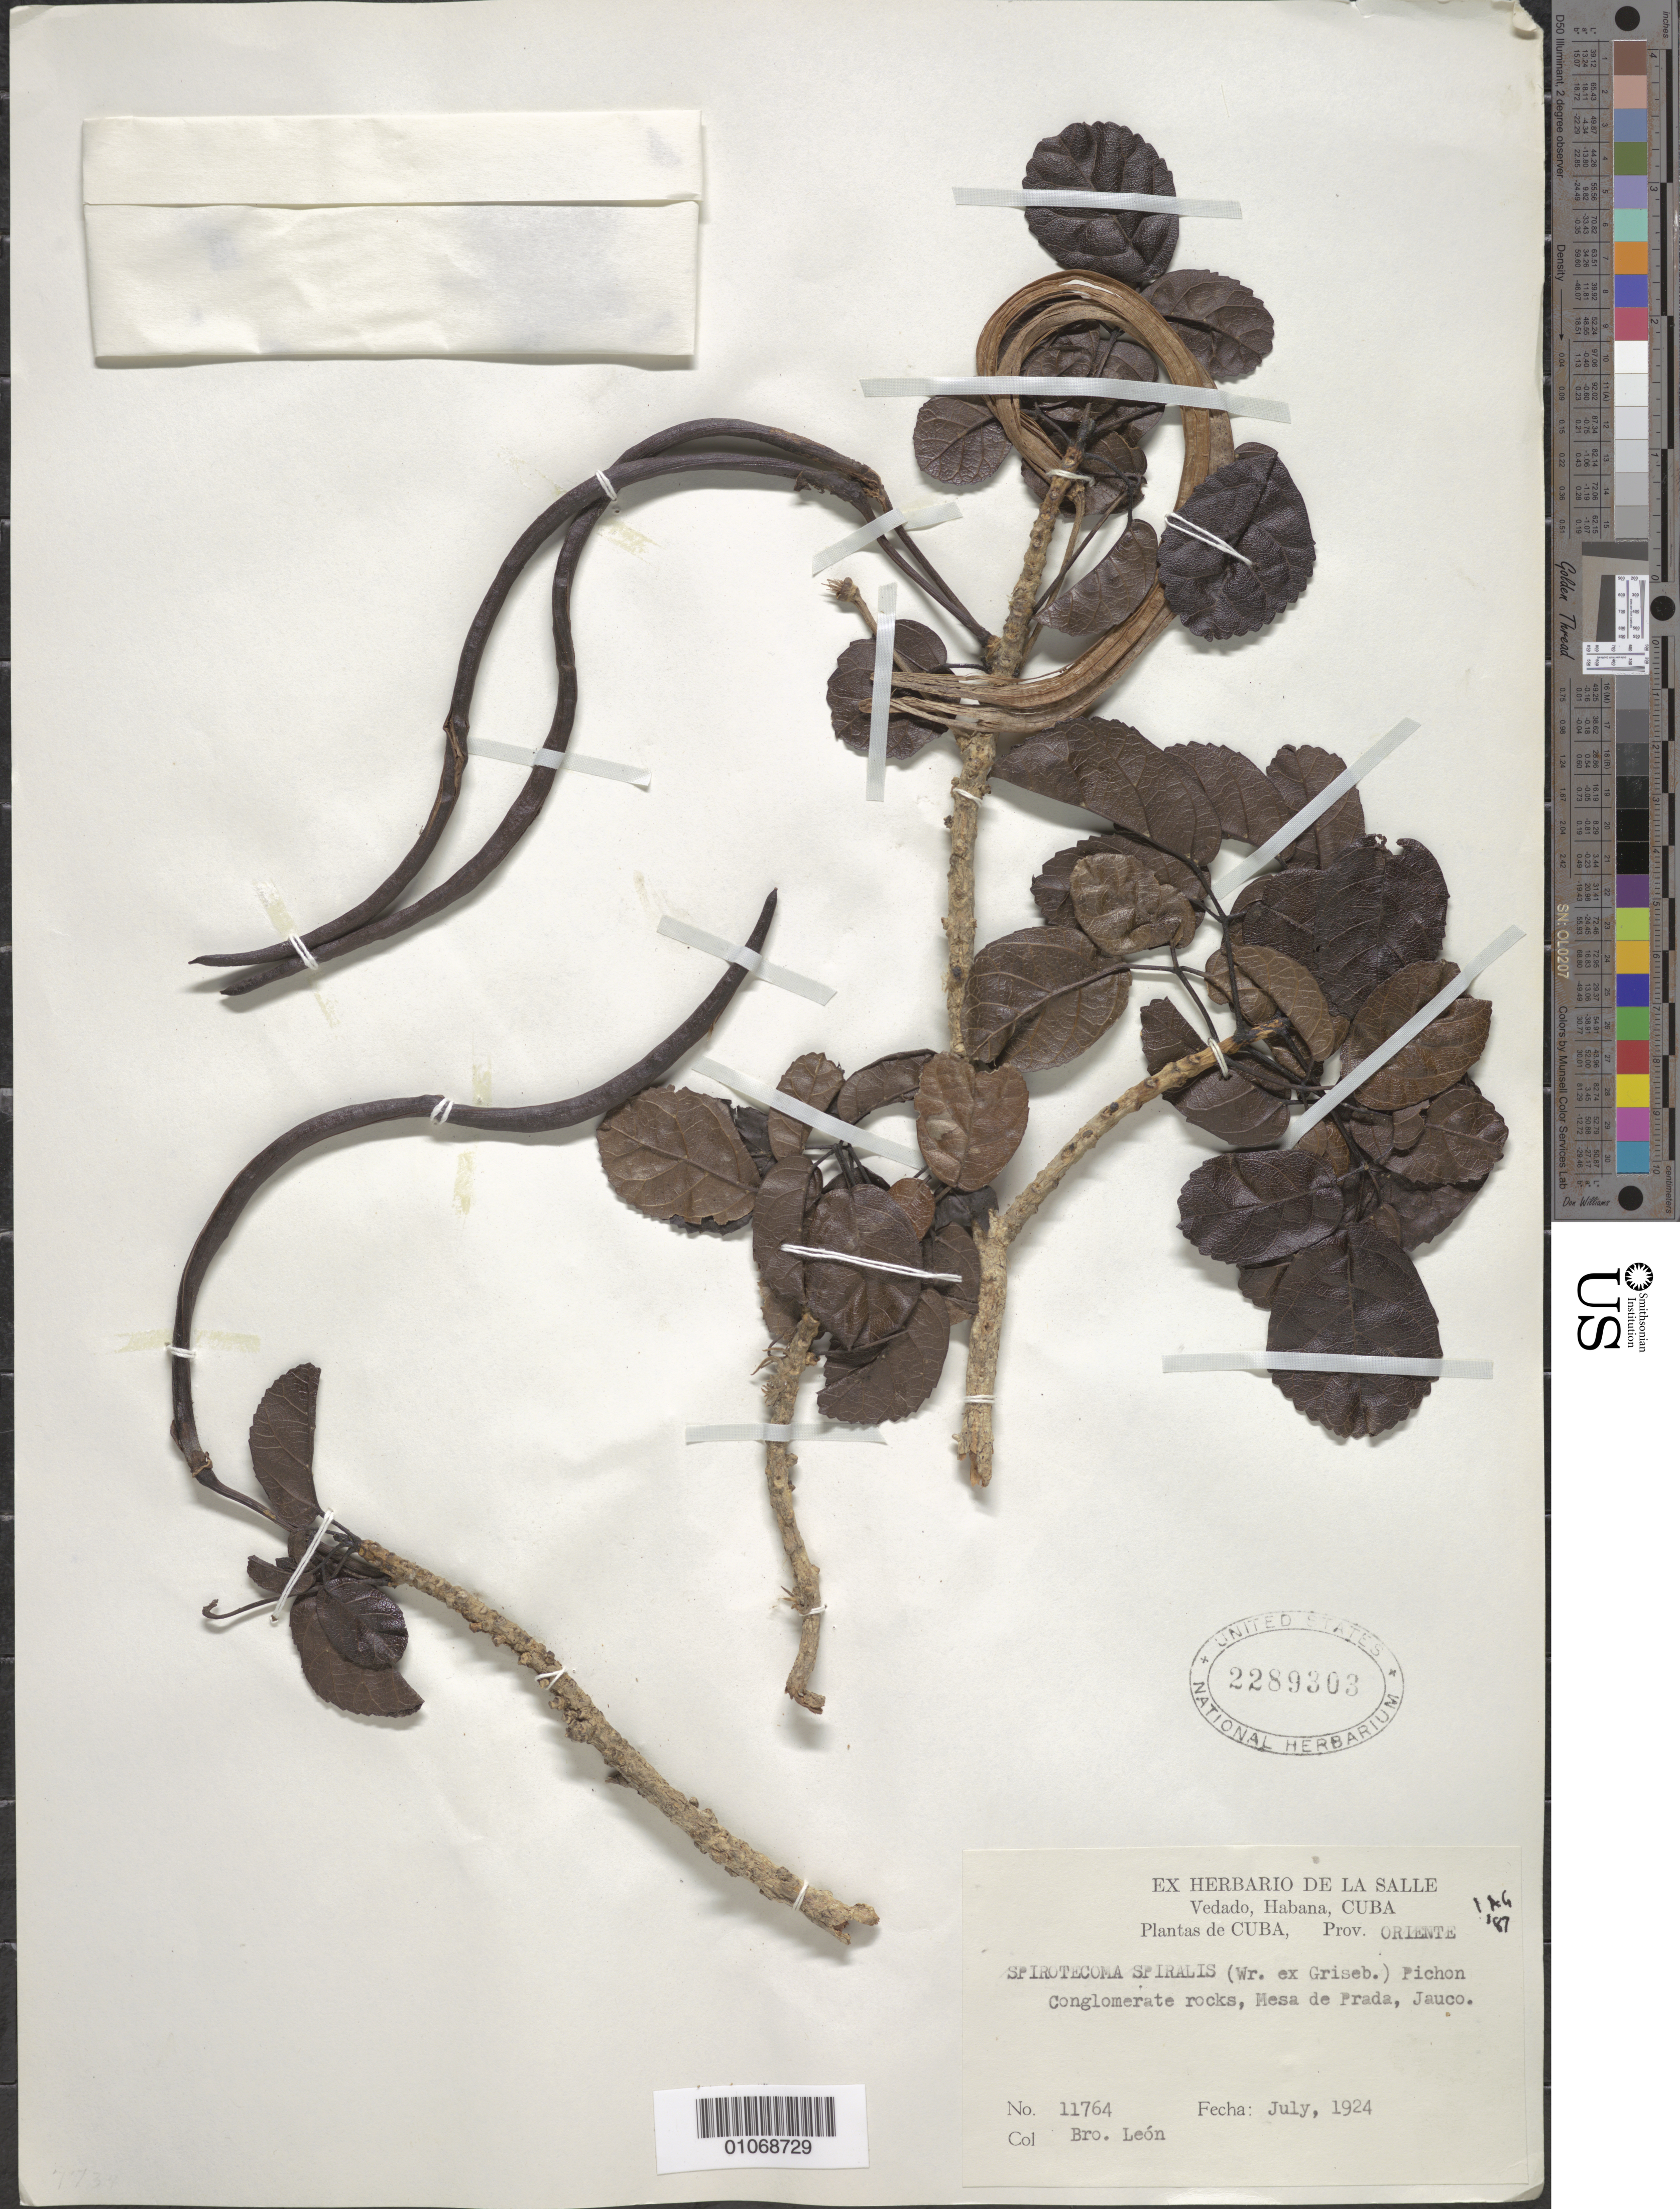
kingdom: Plantae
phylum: Tracheophyta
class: Magnoliopsida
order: Lamiales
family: Bignoniaceae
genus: Spirotecoma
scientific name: Spirotecoma spiralis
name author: (C. Wright ex Griseb.) Pichon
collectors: Bro. León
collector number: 11764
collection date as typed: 01 Jul 1924 to 31 Jul 1924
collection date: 1924-07-01/1924-07-31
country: Cuba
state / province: Oriente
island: Cuba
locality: Conglomerate rocks, Mesa de Prada, Jauco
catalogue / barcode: US 2289303